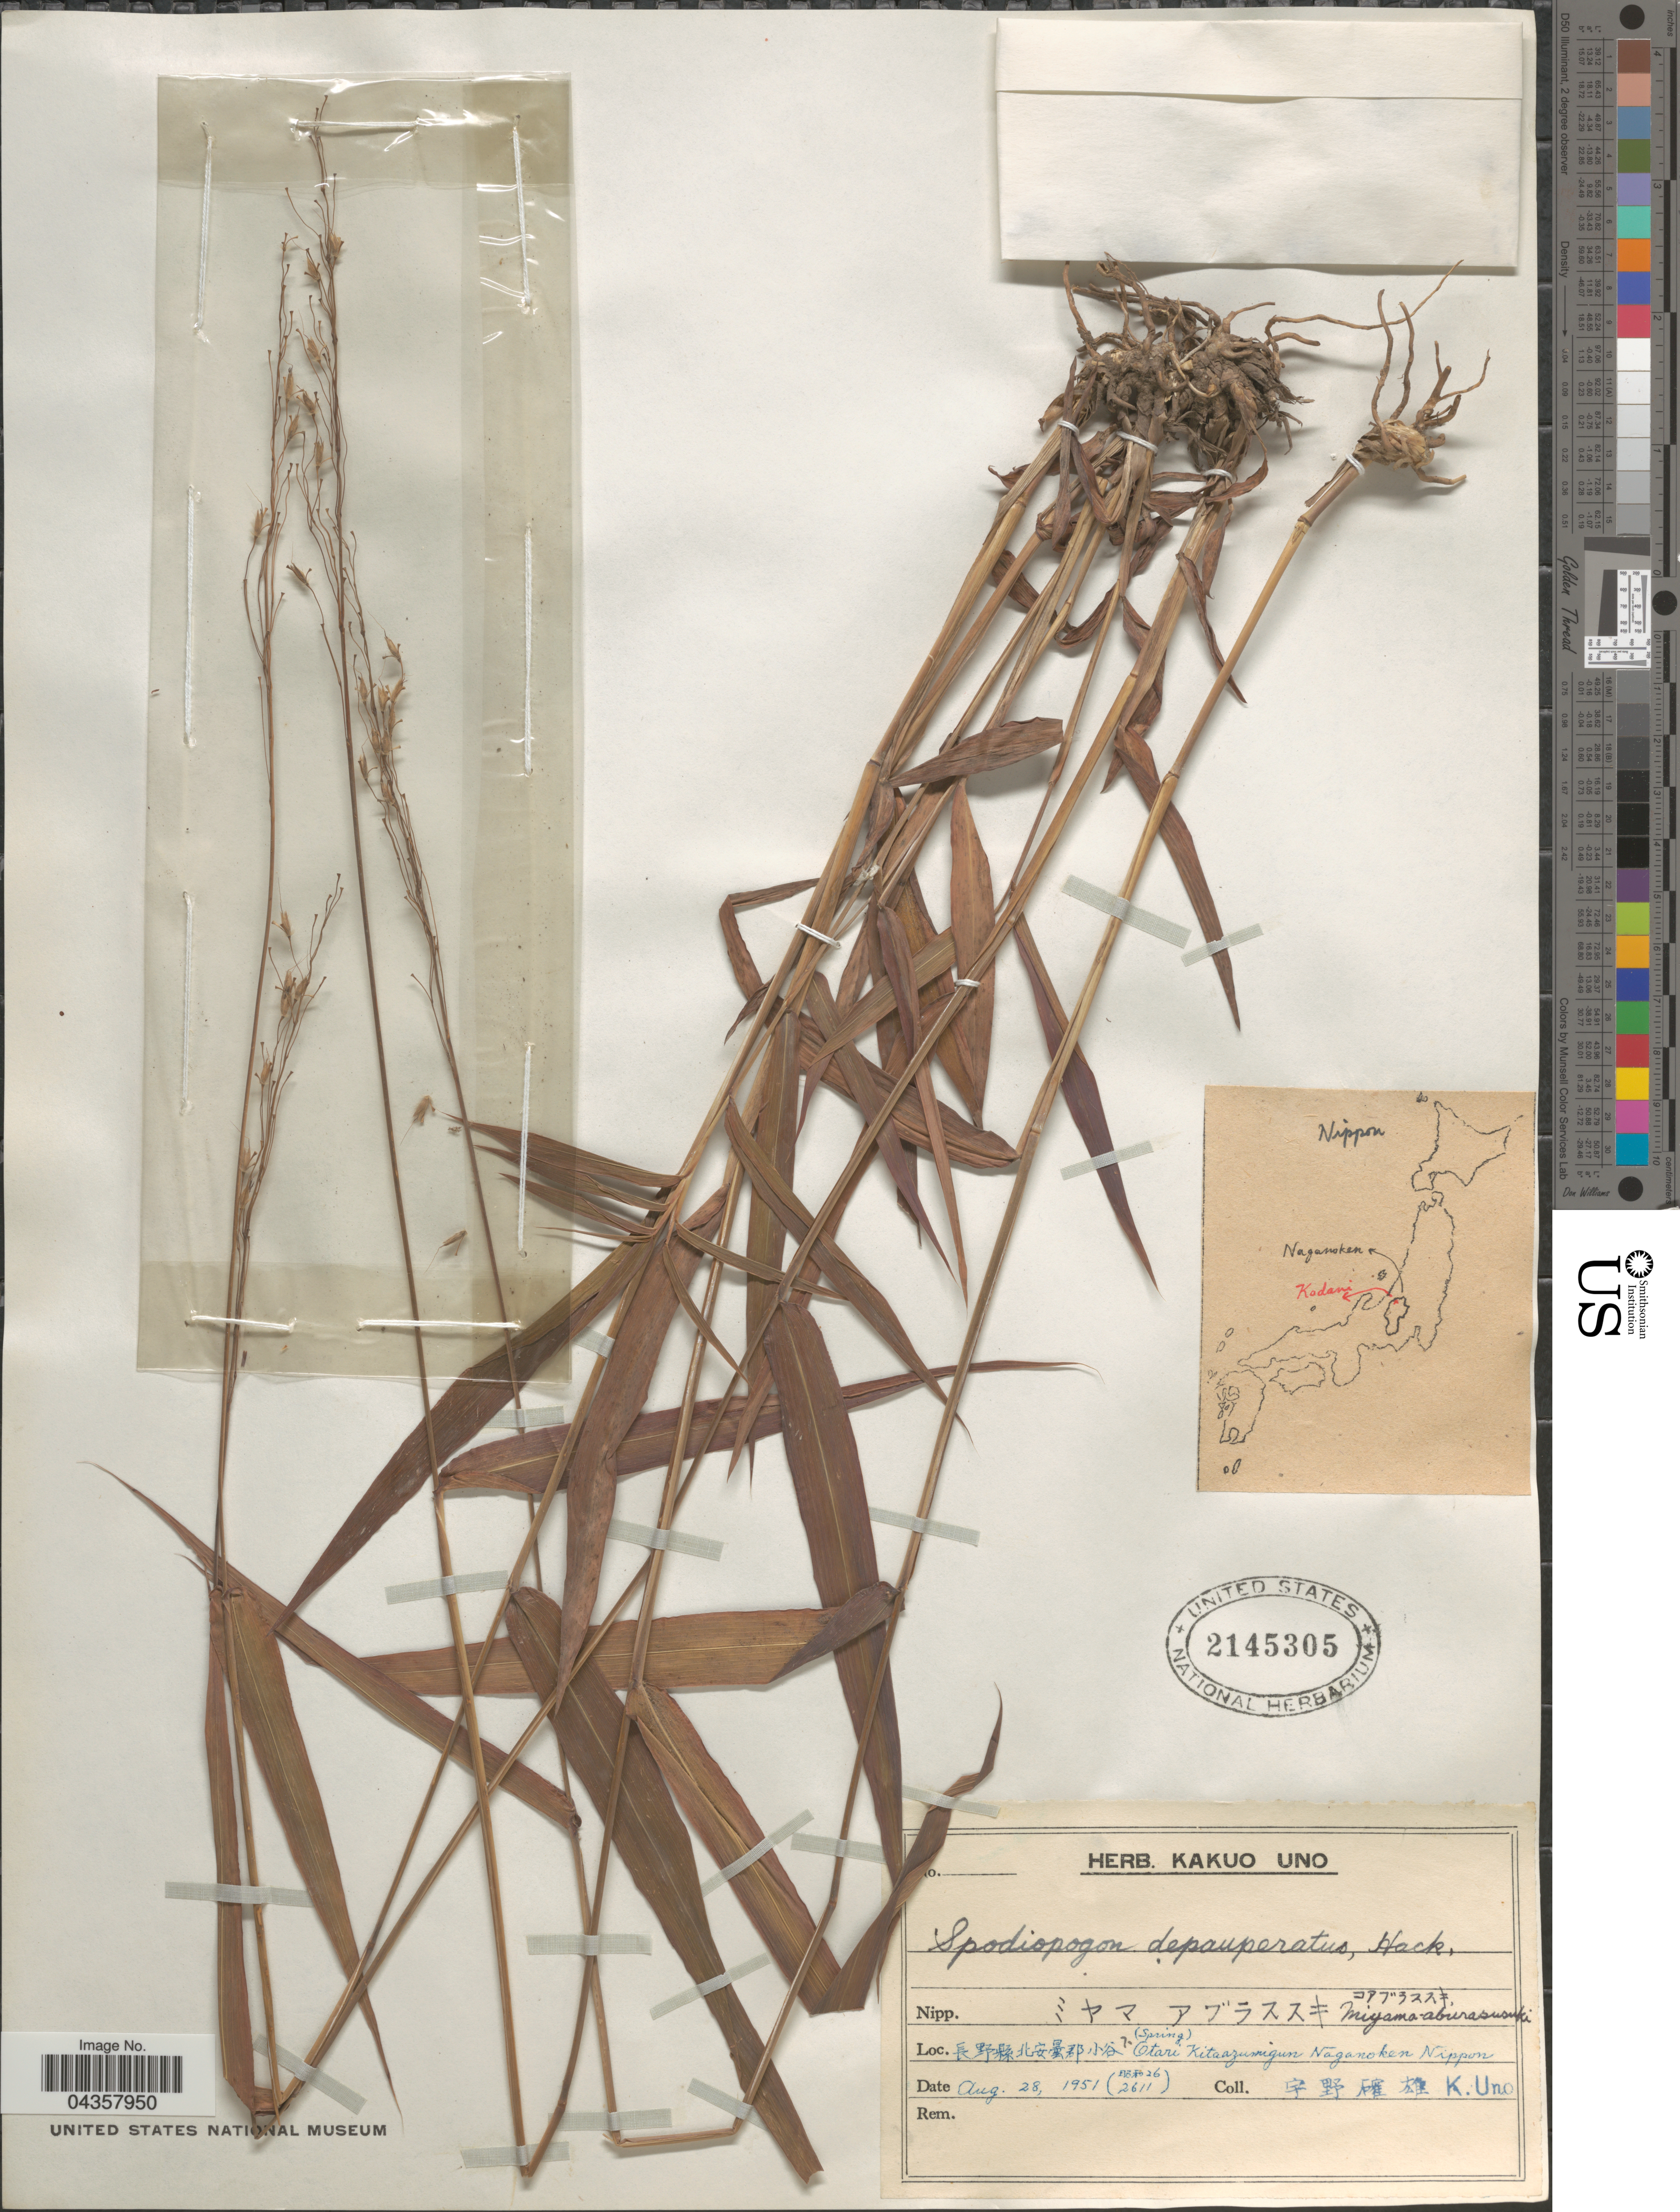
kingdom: Plantae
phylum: Tracheophyta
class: Liliopsida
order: Poales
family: Poaceae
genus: Spodiopogon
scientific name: Spodiopogon depauperatus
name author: Hack.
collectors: K. Uno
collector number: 2611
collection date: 1951-08-28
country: Japan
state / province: Nagano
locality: X (Spring). Otari Kitaazumigun Naganoken Nippon.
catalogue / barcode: US 2145305